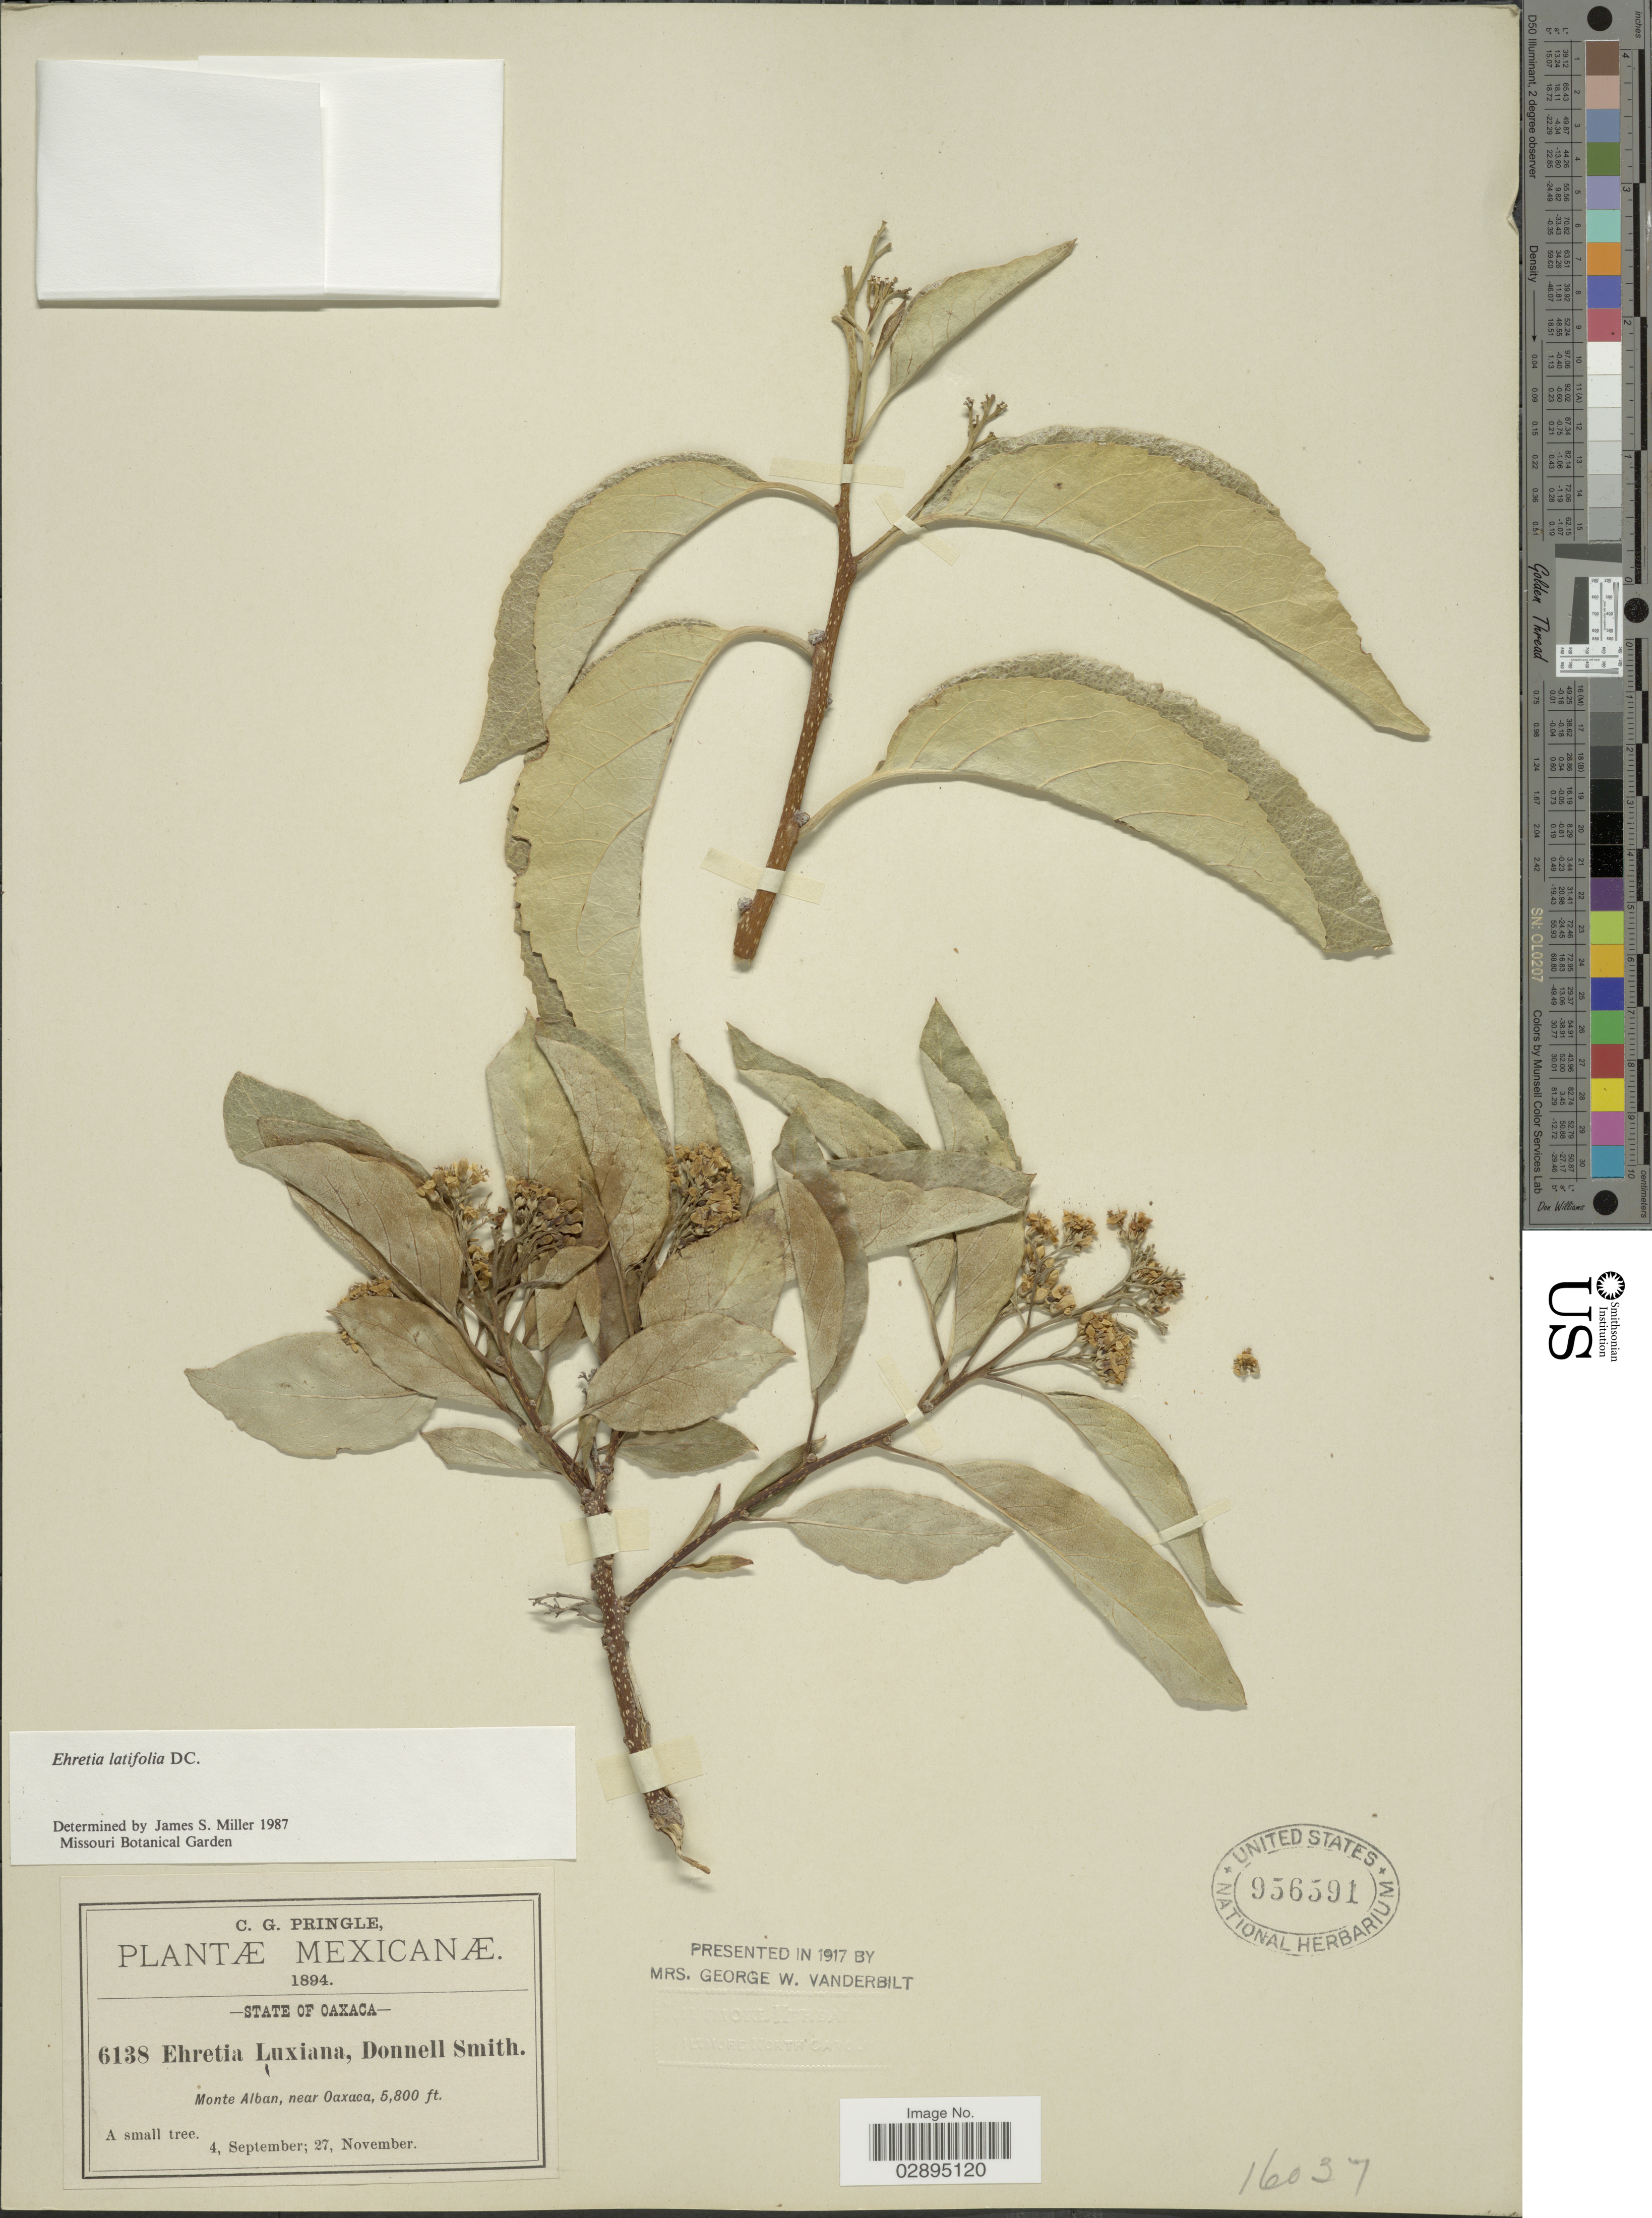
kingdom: Plantae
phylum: Tracheophyta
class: Magnoliopsida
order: Boraginales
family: Ehretiaceae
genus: Ehretia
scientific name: Ehretia latifolia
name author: DC.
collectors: C. G. Pringle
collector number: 6138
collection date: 1894-09-04/1894-11-27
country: Mexico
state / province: Oaxaca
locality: Monte Alban, near Oaxaca.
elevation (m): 1768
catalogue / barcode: US 956591